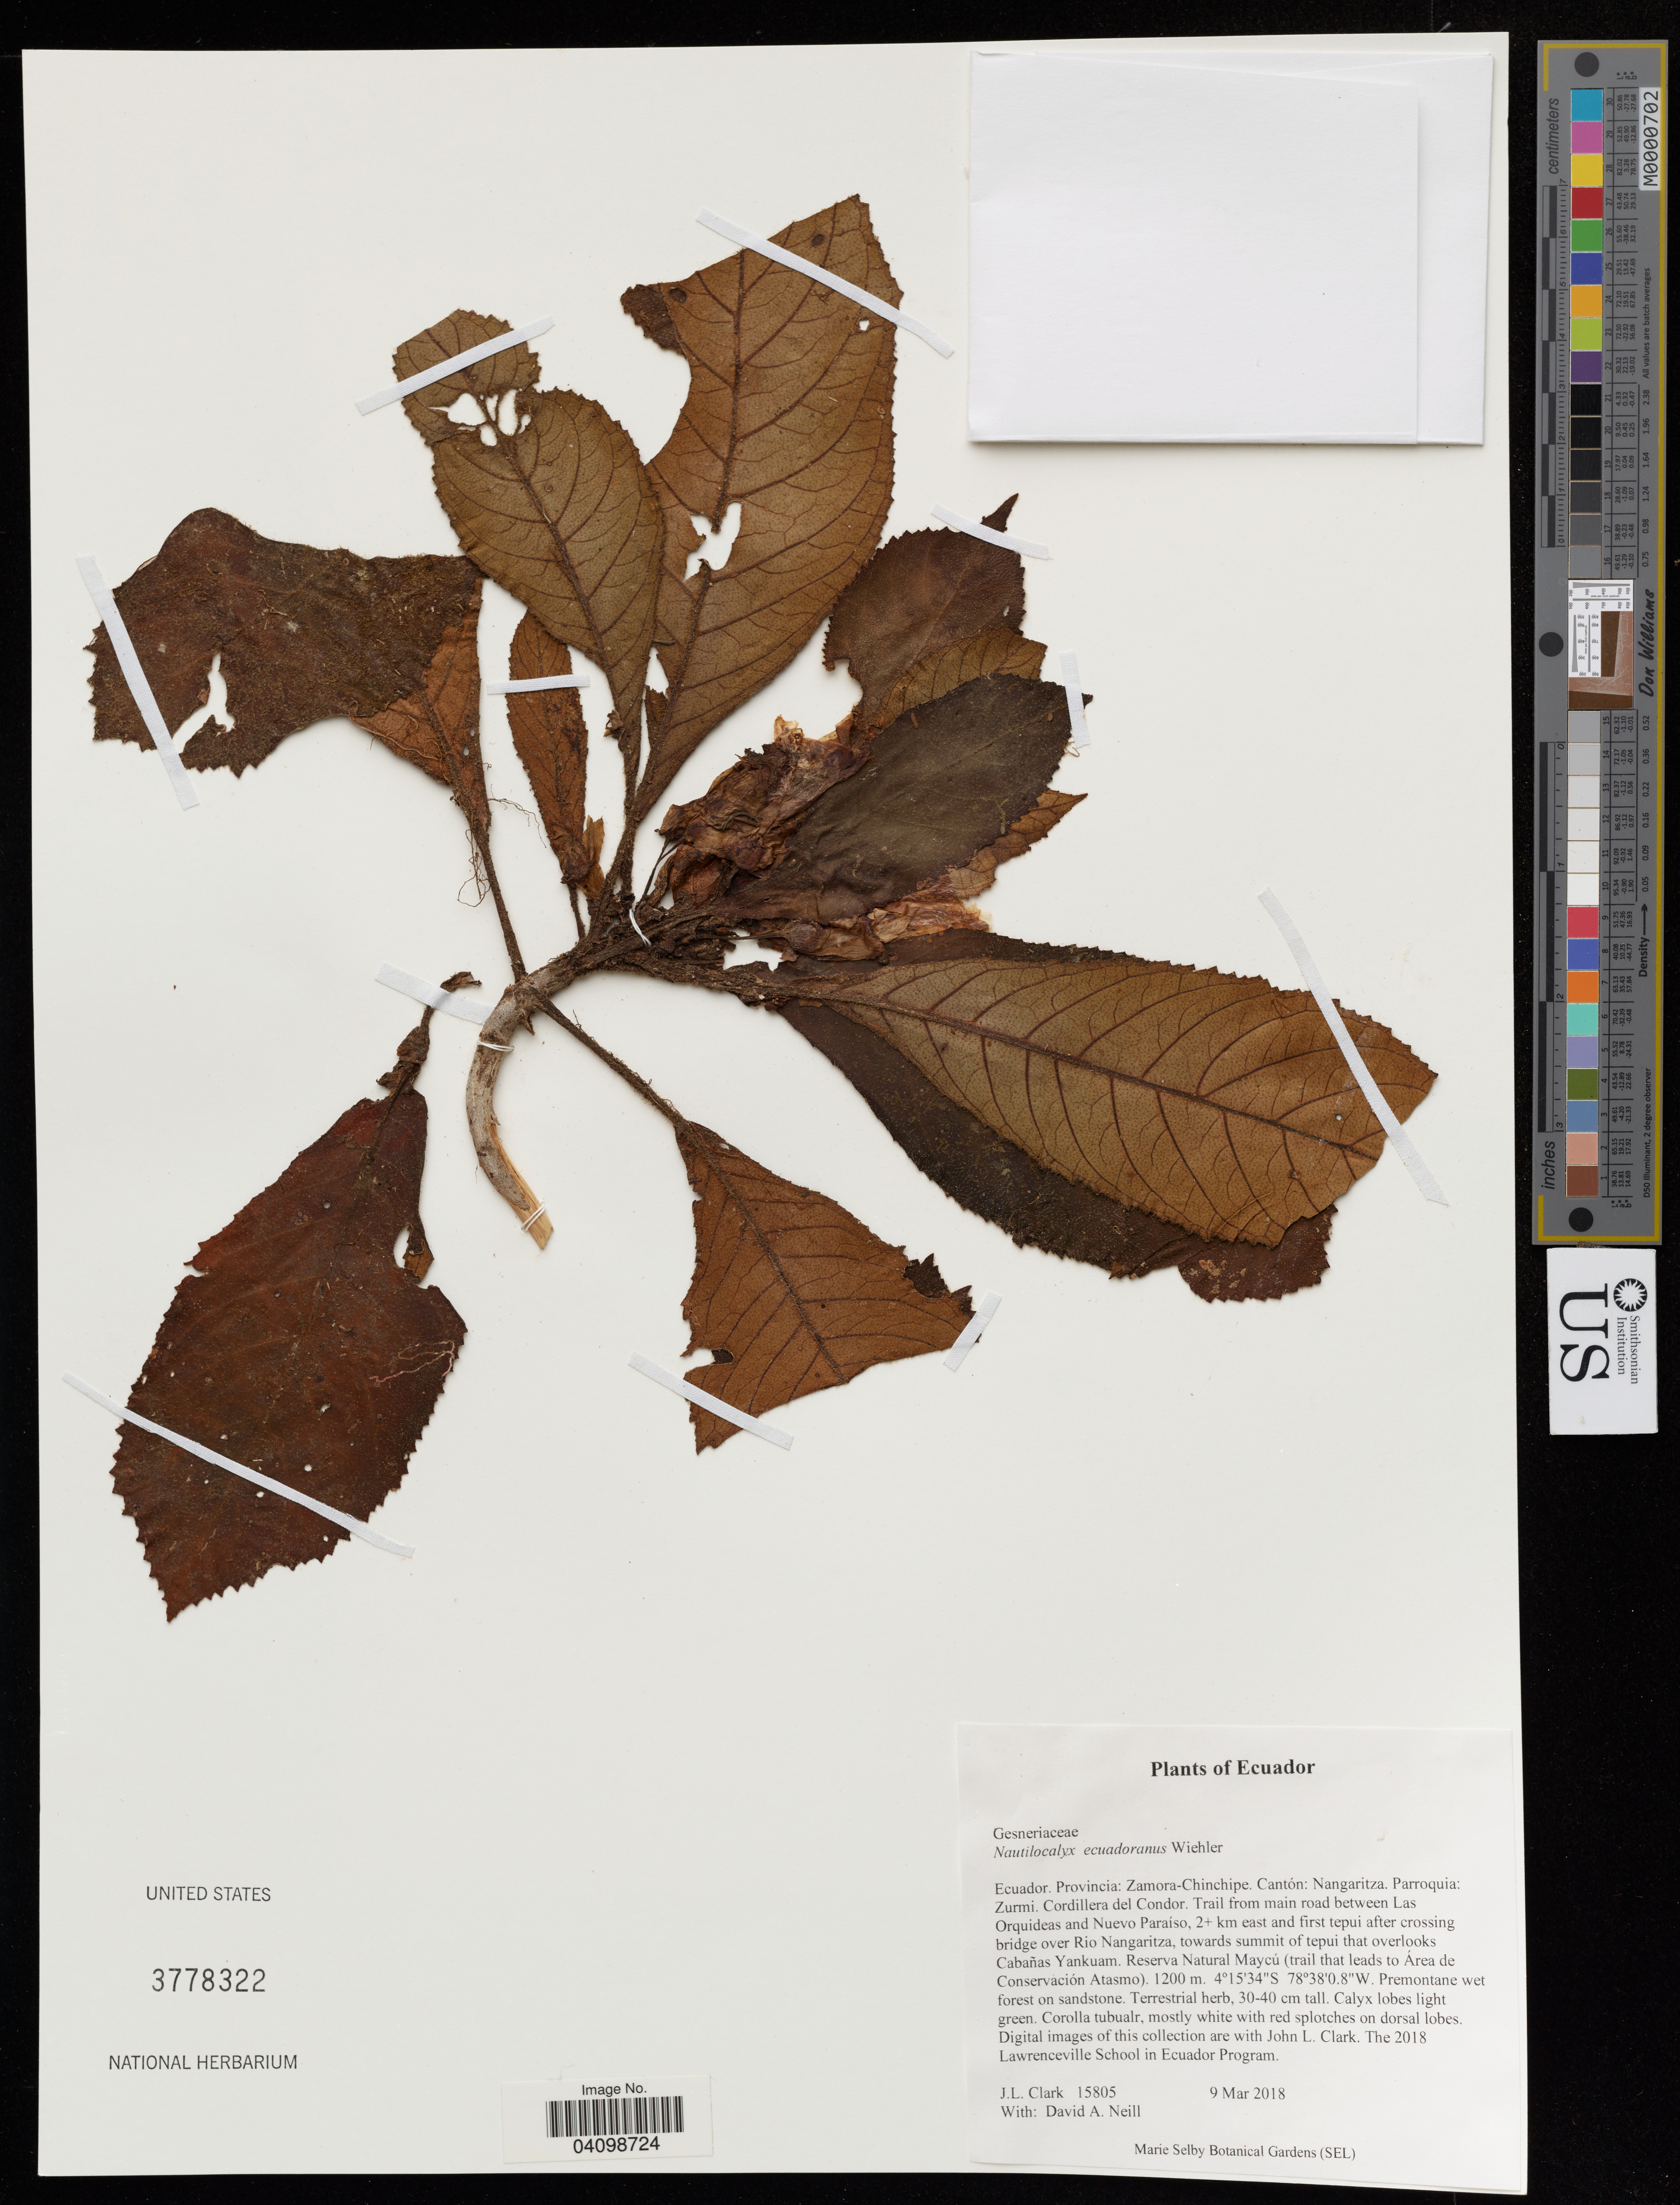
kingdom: Plantae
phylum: Tracheophyta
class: Magnoliopsida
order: Lamiales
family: Gesneriaceae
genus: Nautilocalyx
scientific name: Nautilocalyx ecuadoranus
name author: Wiehler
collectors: J. Clark & D. A. Neill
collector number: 15805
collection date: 2018-03-09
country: Ecuador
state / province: Zamora-Chinchipe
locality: Cantón: Nangaritza. Parroquia: Zurmi. Cordillera del Condor. Trail from main road between Las Orquideas and Nuevo Paraíso, 2+ km east and first tepui after crossing bridge over Rio Nangaritza, towards summit of tepui that overlooks Cabañas Yankuam. Reserv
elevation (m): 1200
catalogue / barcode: US 3778322